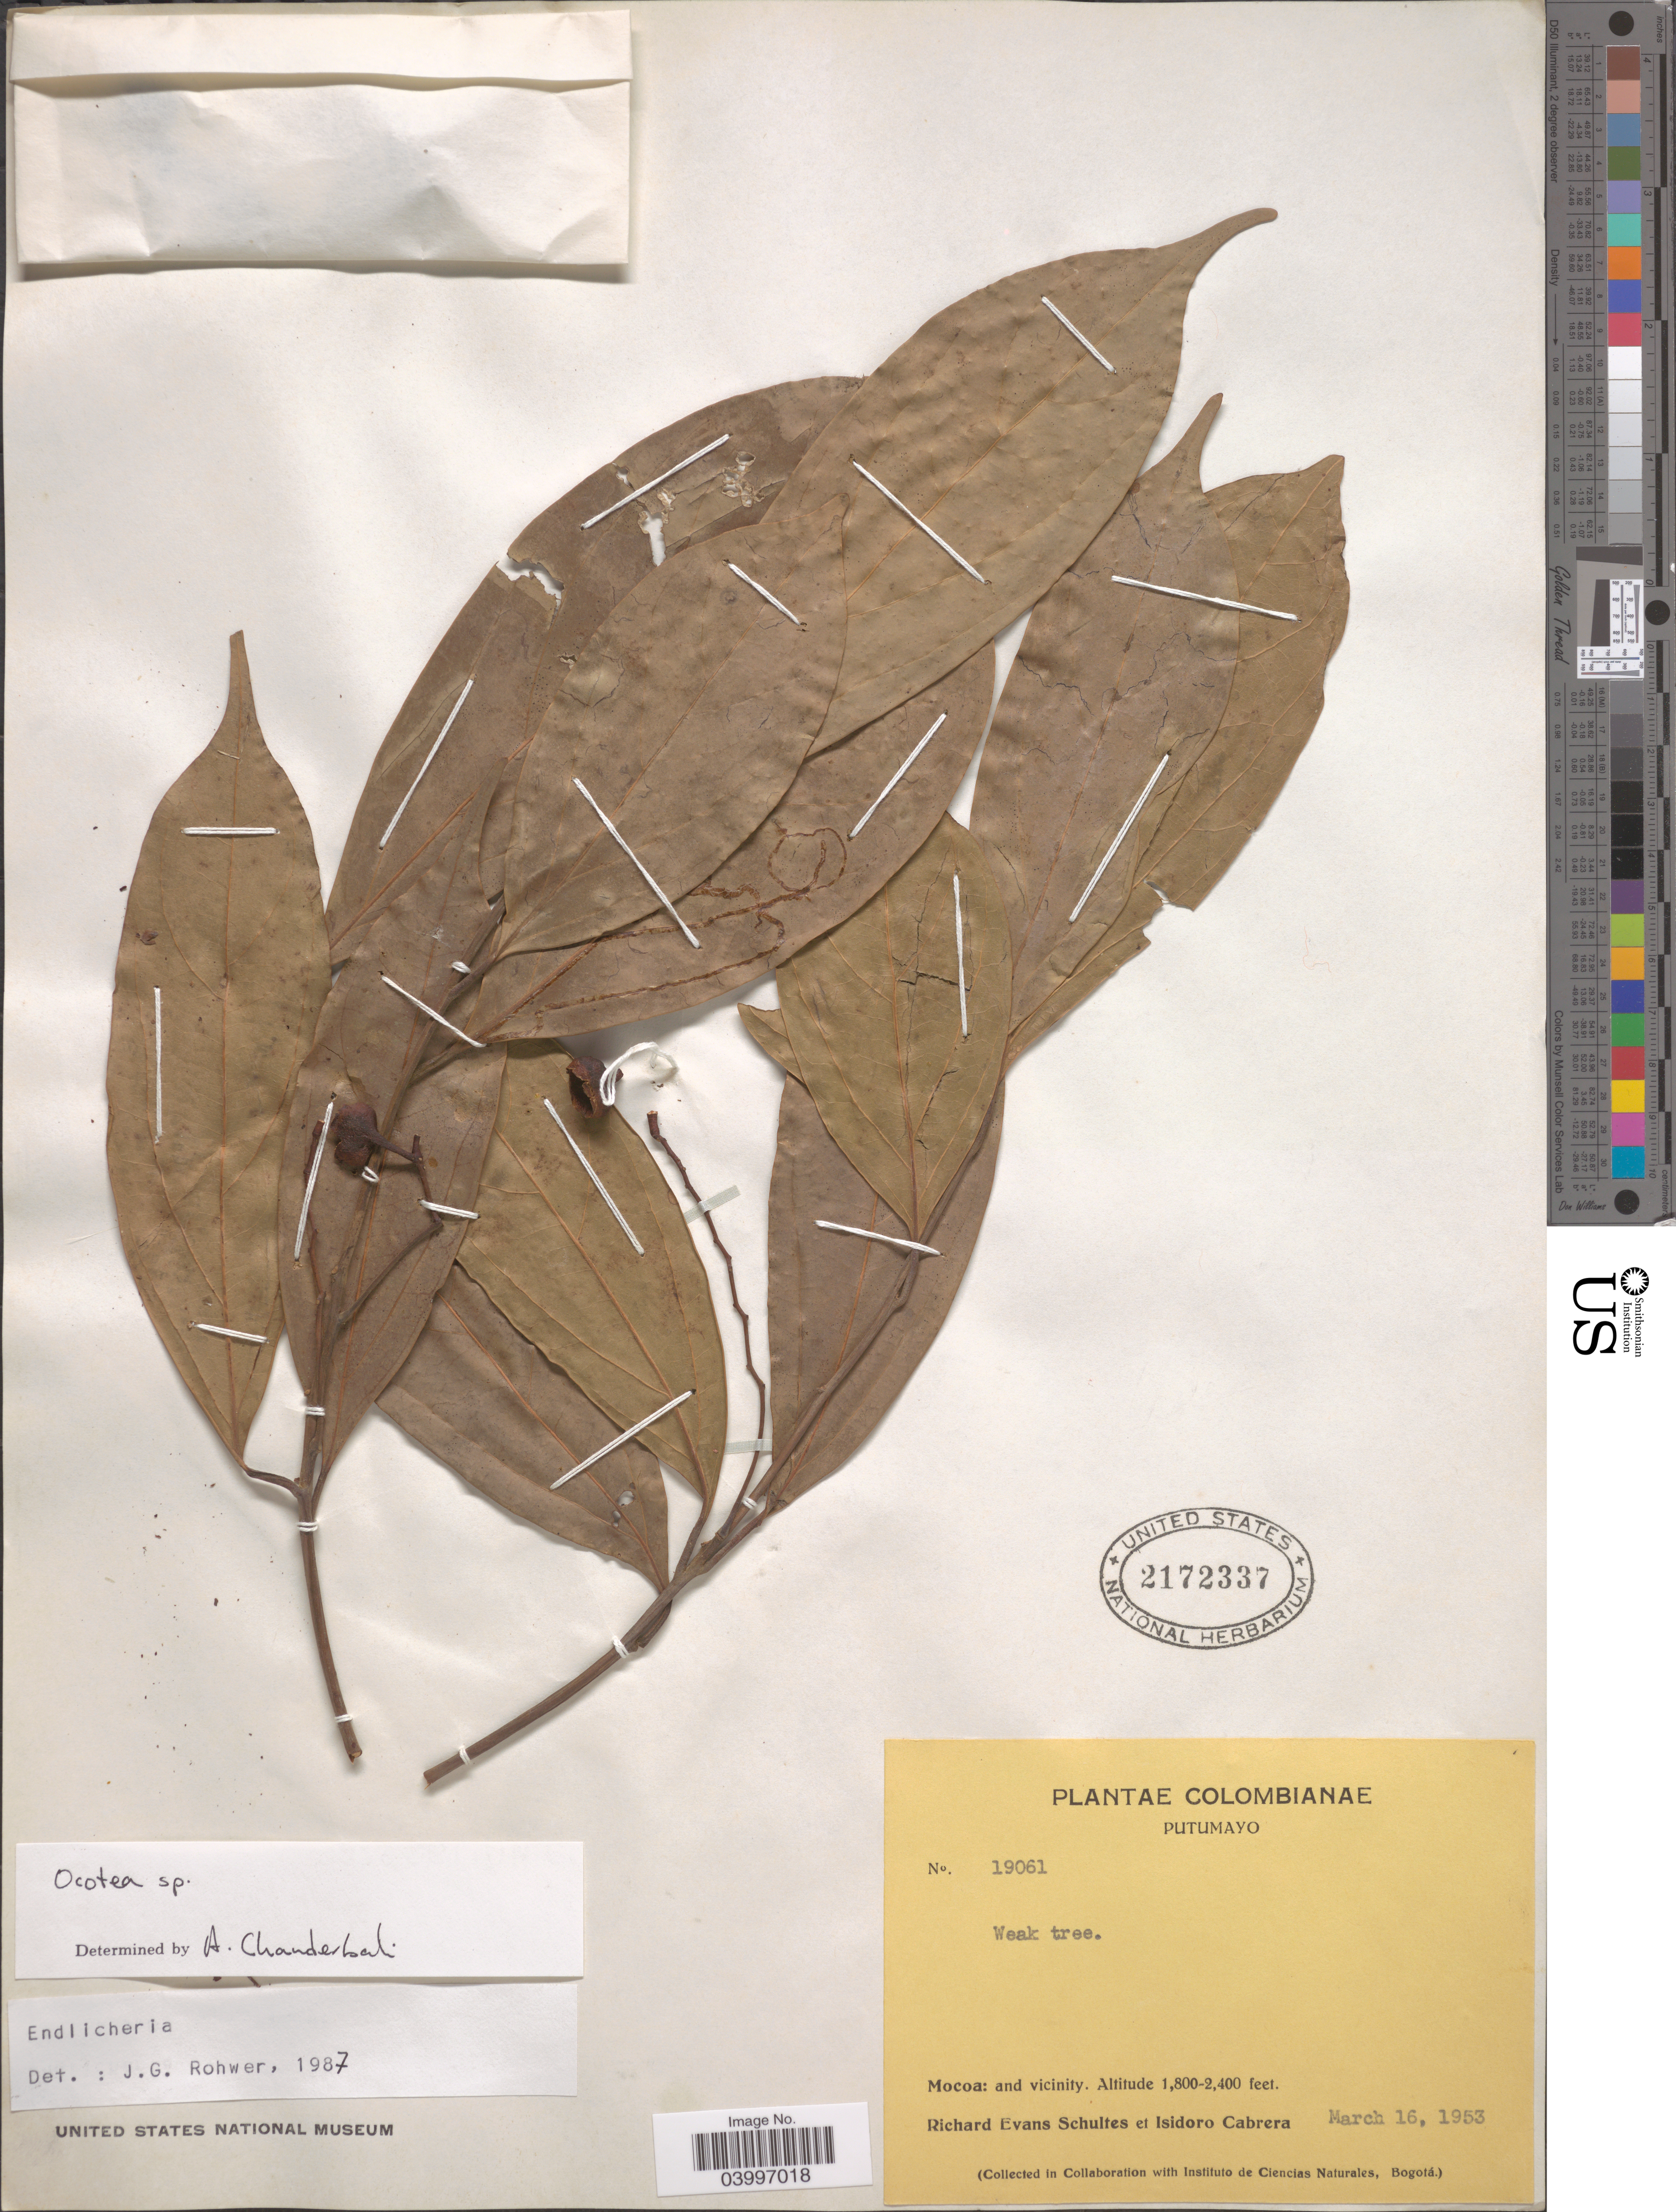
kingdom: Plantae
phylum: Tracheophyta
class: Magnoliopsida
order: Laurales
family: Lauraceae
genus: Ocotea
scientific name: Ocotea sp.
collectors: R. E. Schultes & I. Cabrera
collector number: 19061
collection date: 1953-03-16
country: Colombia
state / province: Putumayo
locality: Mocoa: and vicinity.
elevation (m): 549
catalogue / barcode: US 2172337